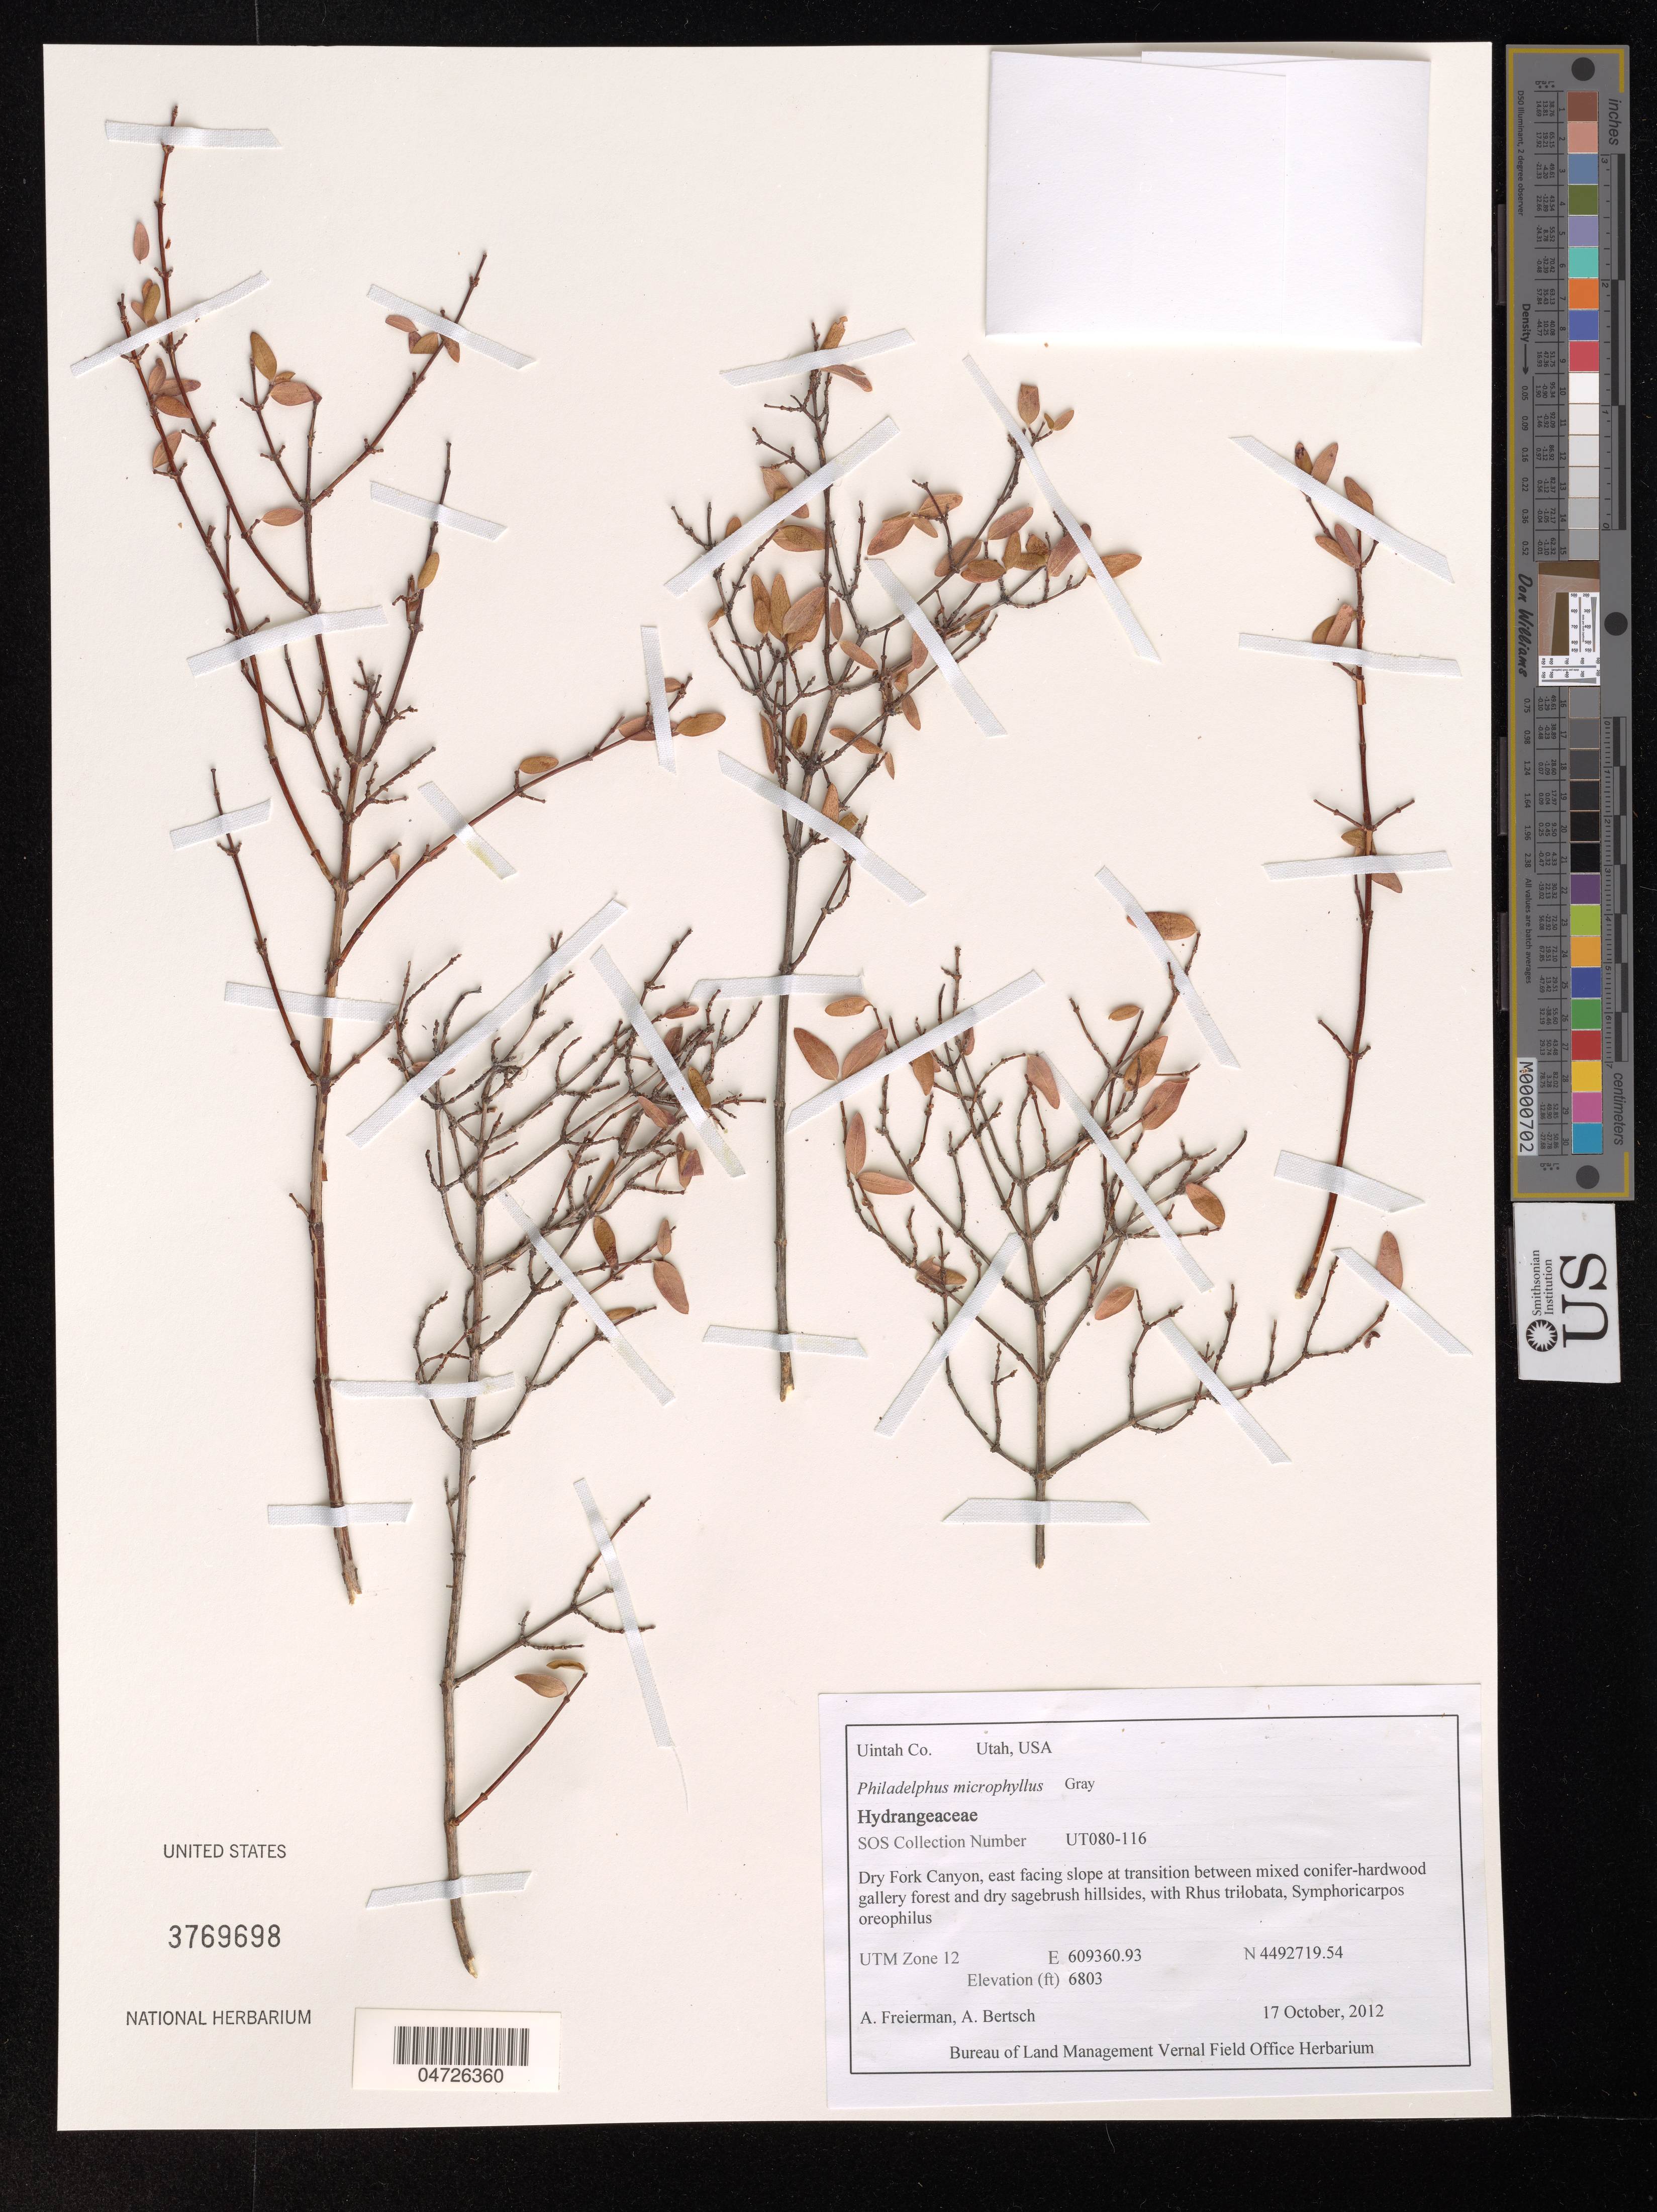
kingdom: Plantae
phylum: Tracheophyta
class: Magnoliopsida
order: Cornales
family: Hydrangeaceae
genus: Philadelphus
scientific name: Philadelphus microphyllus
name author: A. Gray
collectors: A. Freierman & A. Bertsch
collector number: UT080-116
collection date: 2012-10-17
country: United States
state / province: Utah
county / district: Uintah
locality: Uintah Co. Dry Fork Canyon, east facing slope at transition between mixed conifer-hardwood gallery forest and dry sagebrush hillsides. UTM Zone 12.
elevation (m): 2074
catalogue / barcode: US 3769698